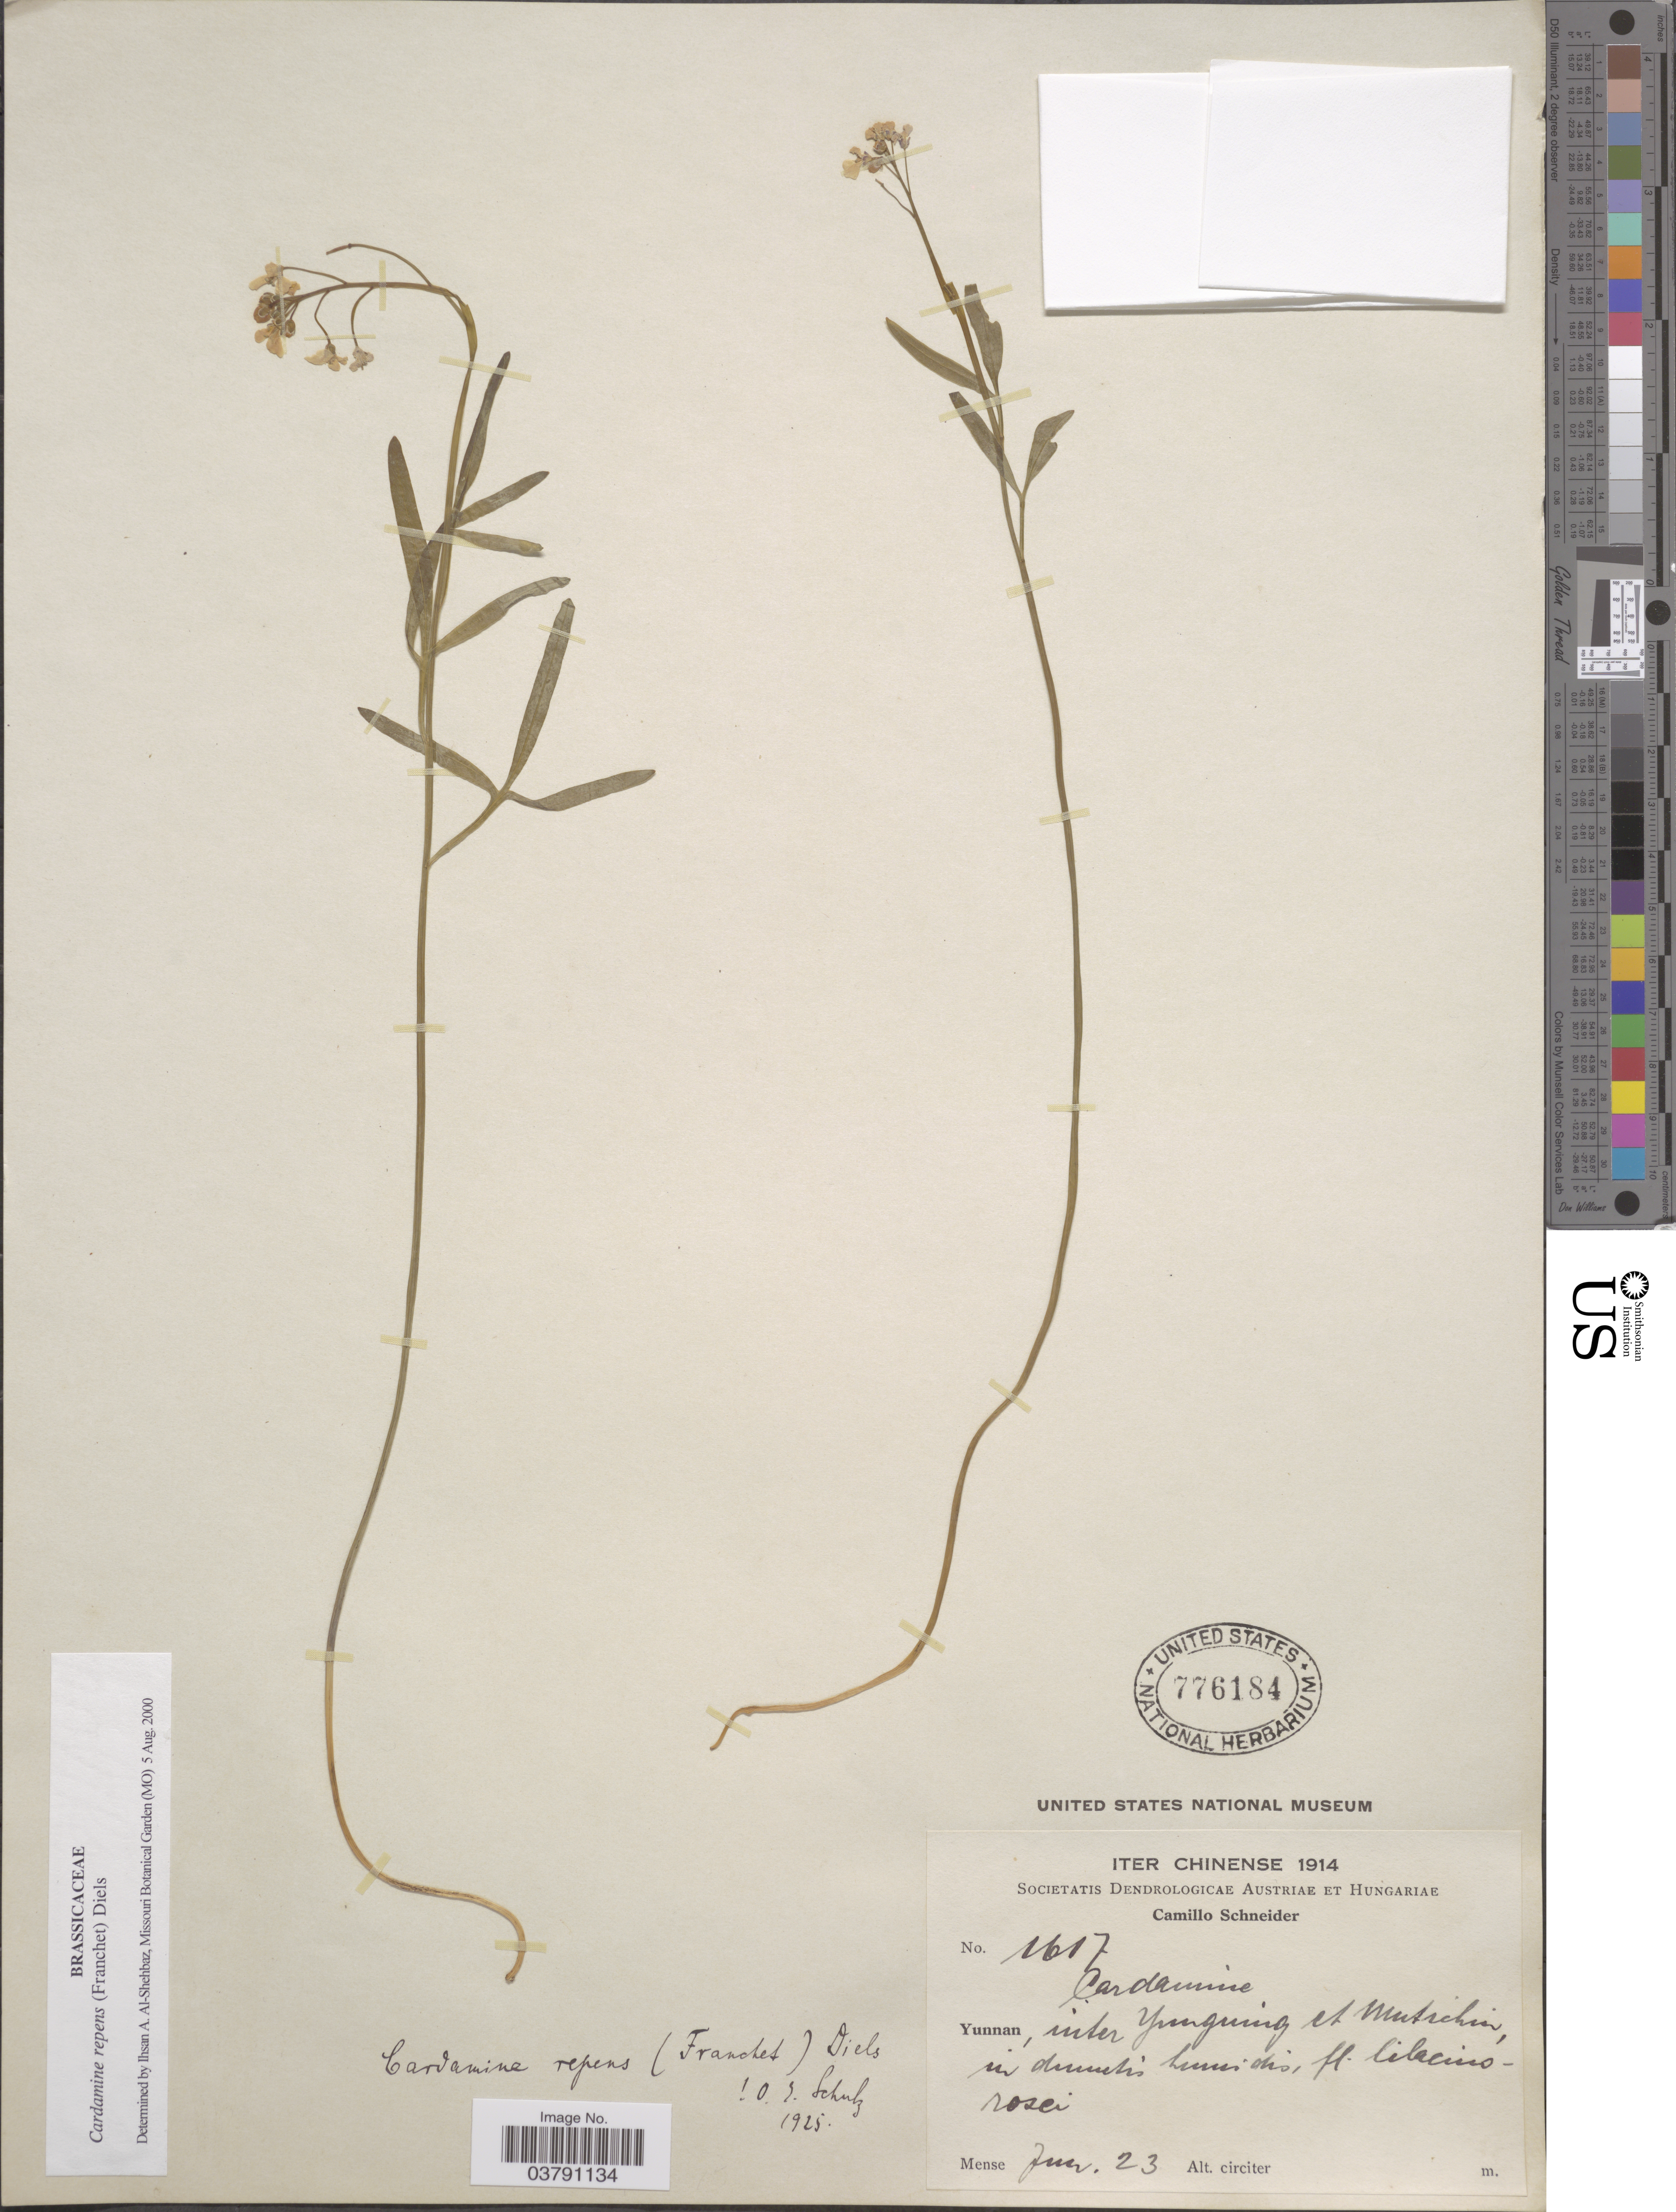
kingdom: Plantae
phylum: Tracheophyta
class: Magnoliopsida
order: Brassicales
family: Brassicaceae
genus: Cardamine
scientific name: Cardamine repens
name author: (Franch.) Diels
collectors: C. K. Schneider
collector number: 1617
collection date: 1914-06-23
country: China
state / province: Yunnan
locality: Inter Yunguing et Mutrichin.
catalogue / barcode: US 776184